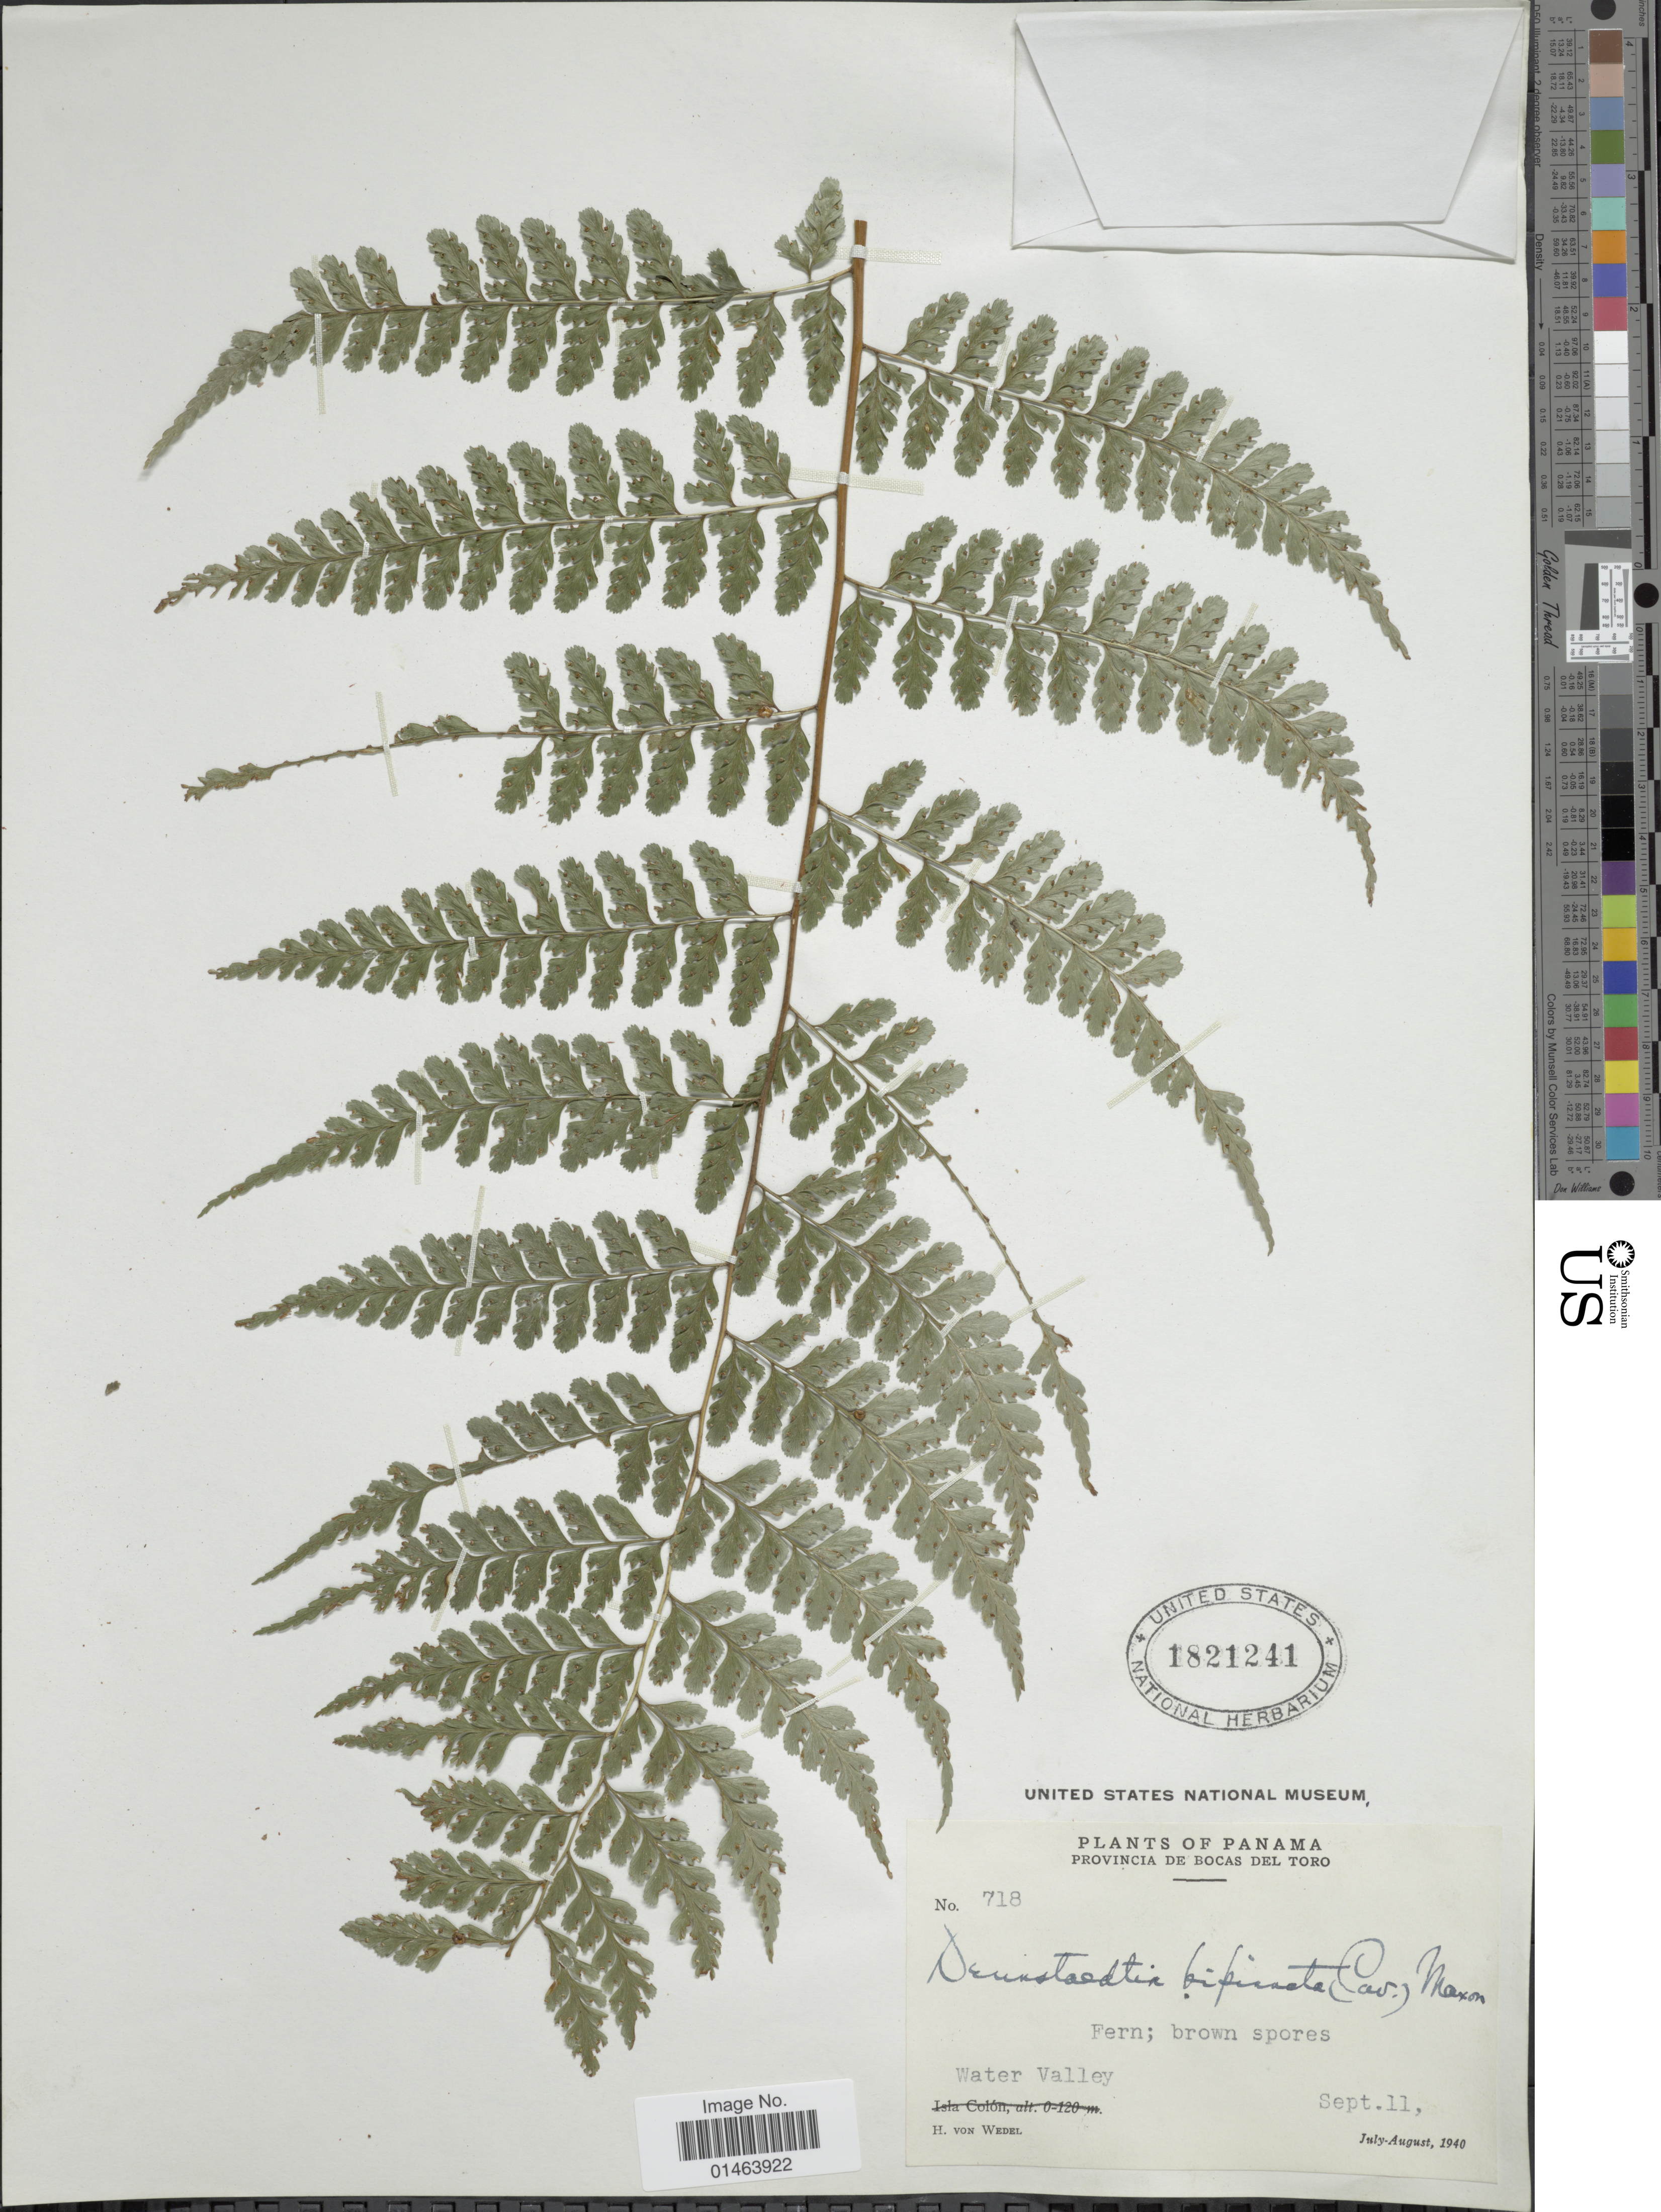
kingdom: Plantae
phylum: Tracheophyta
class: Polypodiopsida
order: Polypodiales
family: Dennstaedtiaceae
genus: Dennstaedtia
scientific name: Dennstaedtia bipinnata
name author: (Cav.) Maxon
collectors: H. von Wedel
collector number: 718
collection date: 1940-09-11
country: Panama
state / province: Bocas del Toro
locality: Panama, Water Valley.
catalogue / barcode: US 1821241